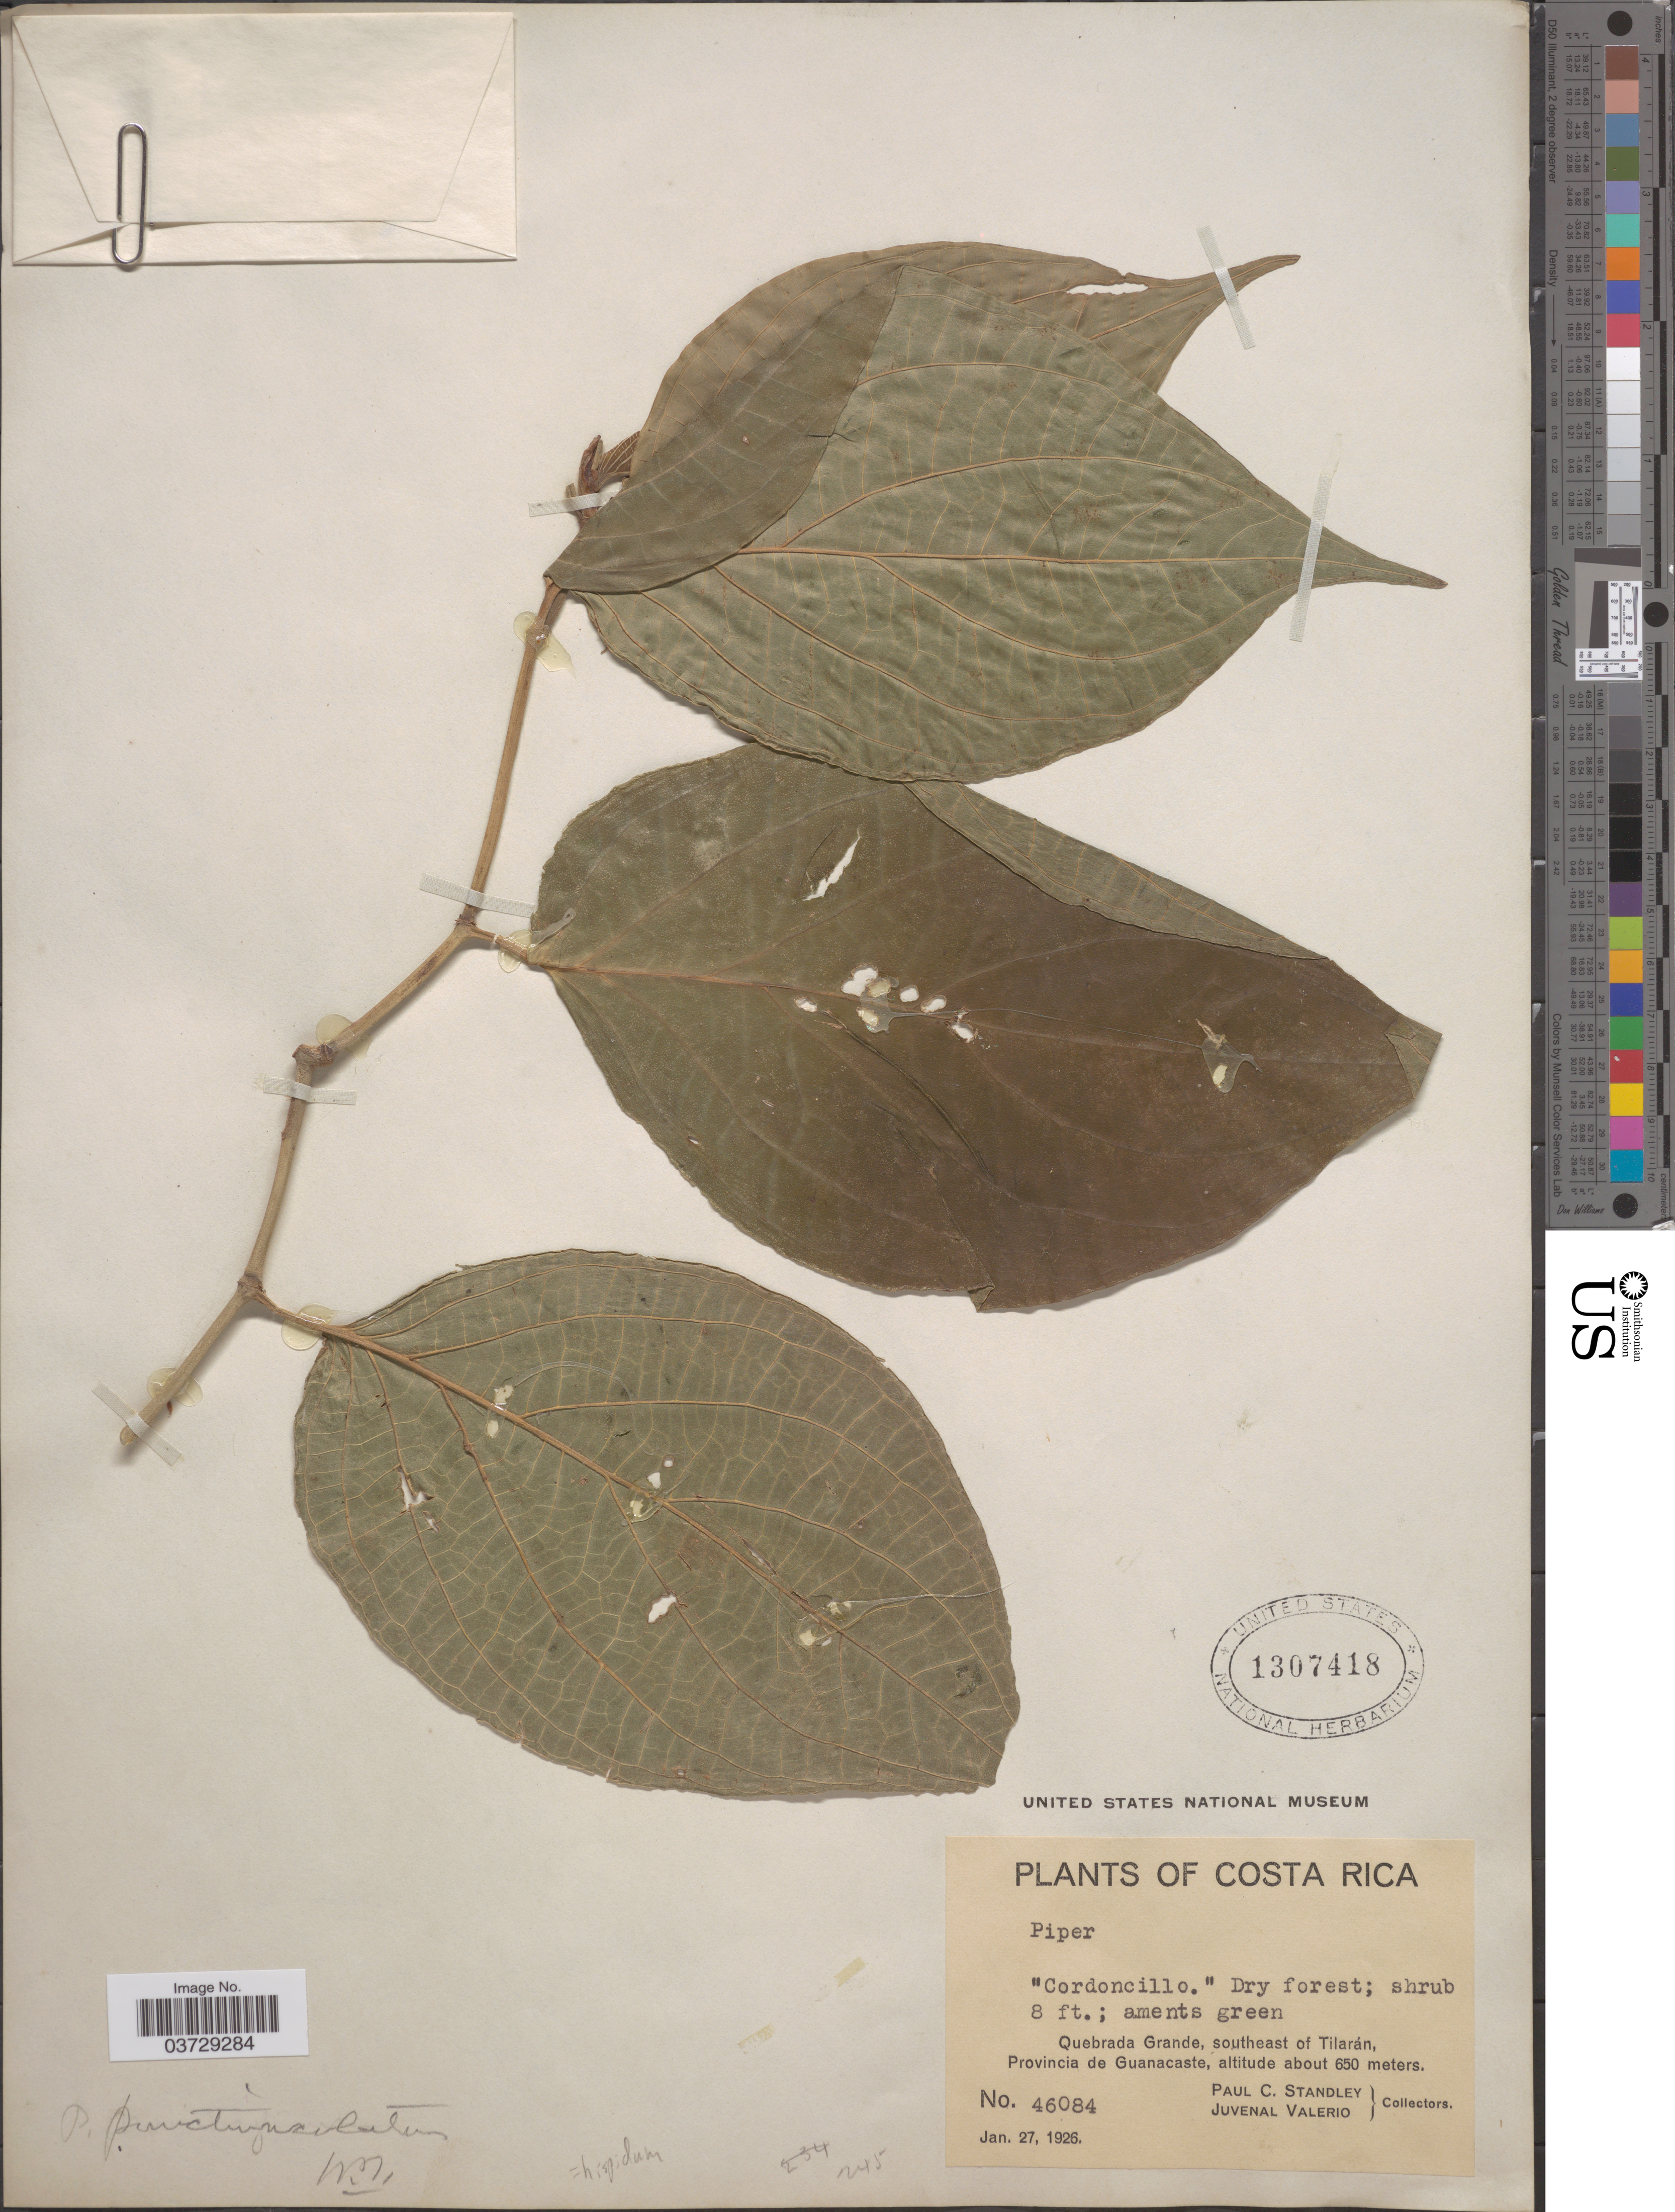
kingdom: Plantae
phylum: Tracheophyta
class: Magnoliopsida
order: Piperales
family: Piperaceae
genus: Piper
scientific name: Piper hispidum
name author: Sw.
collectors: P. C. Standley & J. Valerio R.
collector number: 46084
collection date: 1926-01-27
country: Costa Rica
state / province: Guanacaste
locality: Quebrada Grande, southeast of Tilarán.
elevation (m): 650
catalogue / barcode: US 1307418